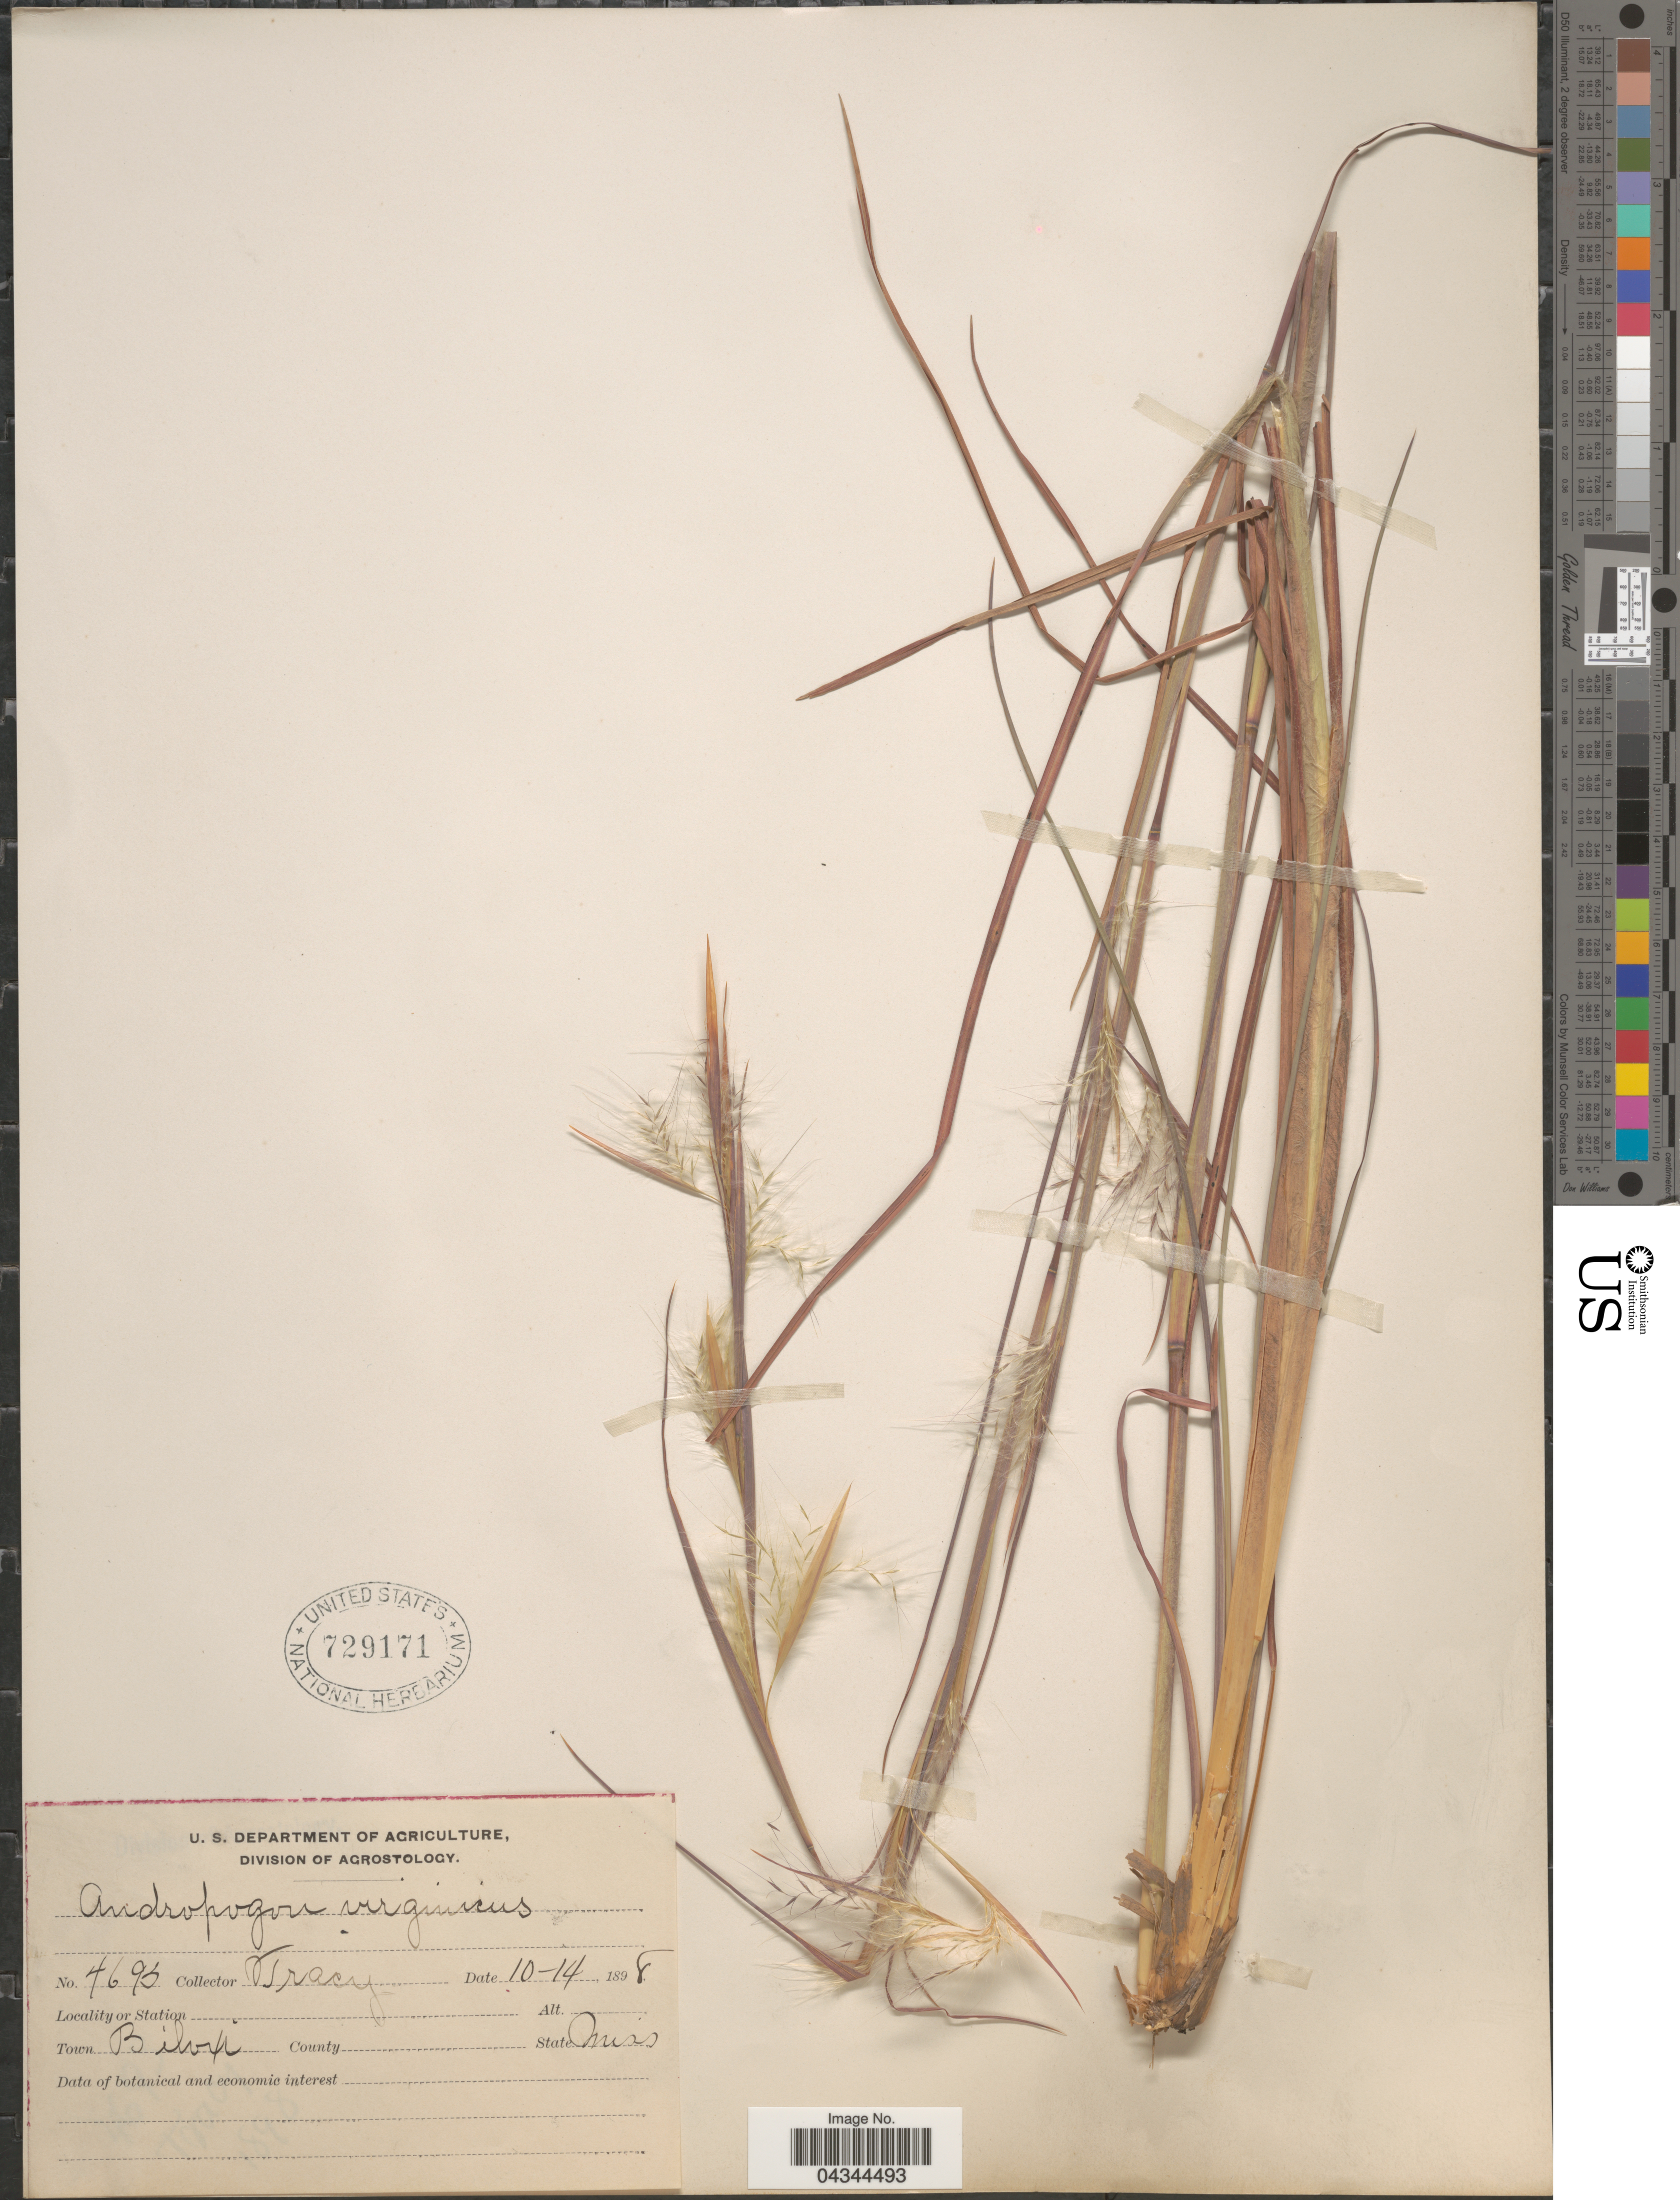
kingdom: Plantae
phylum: Tracheophyta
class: Liliopsida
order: Poales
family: Poaceae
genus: Andropogon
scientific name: Andropogon virginicus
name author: L.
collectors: -. Tracy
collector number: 4693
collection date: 1898-10-14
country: United States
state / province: Mississippi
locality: Town Biloxi.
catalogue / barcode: US 729171